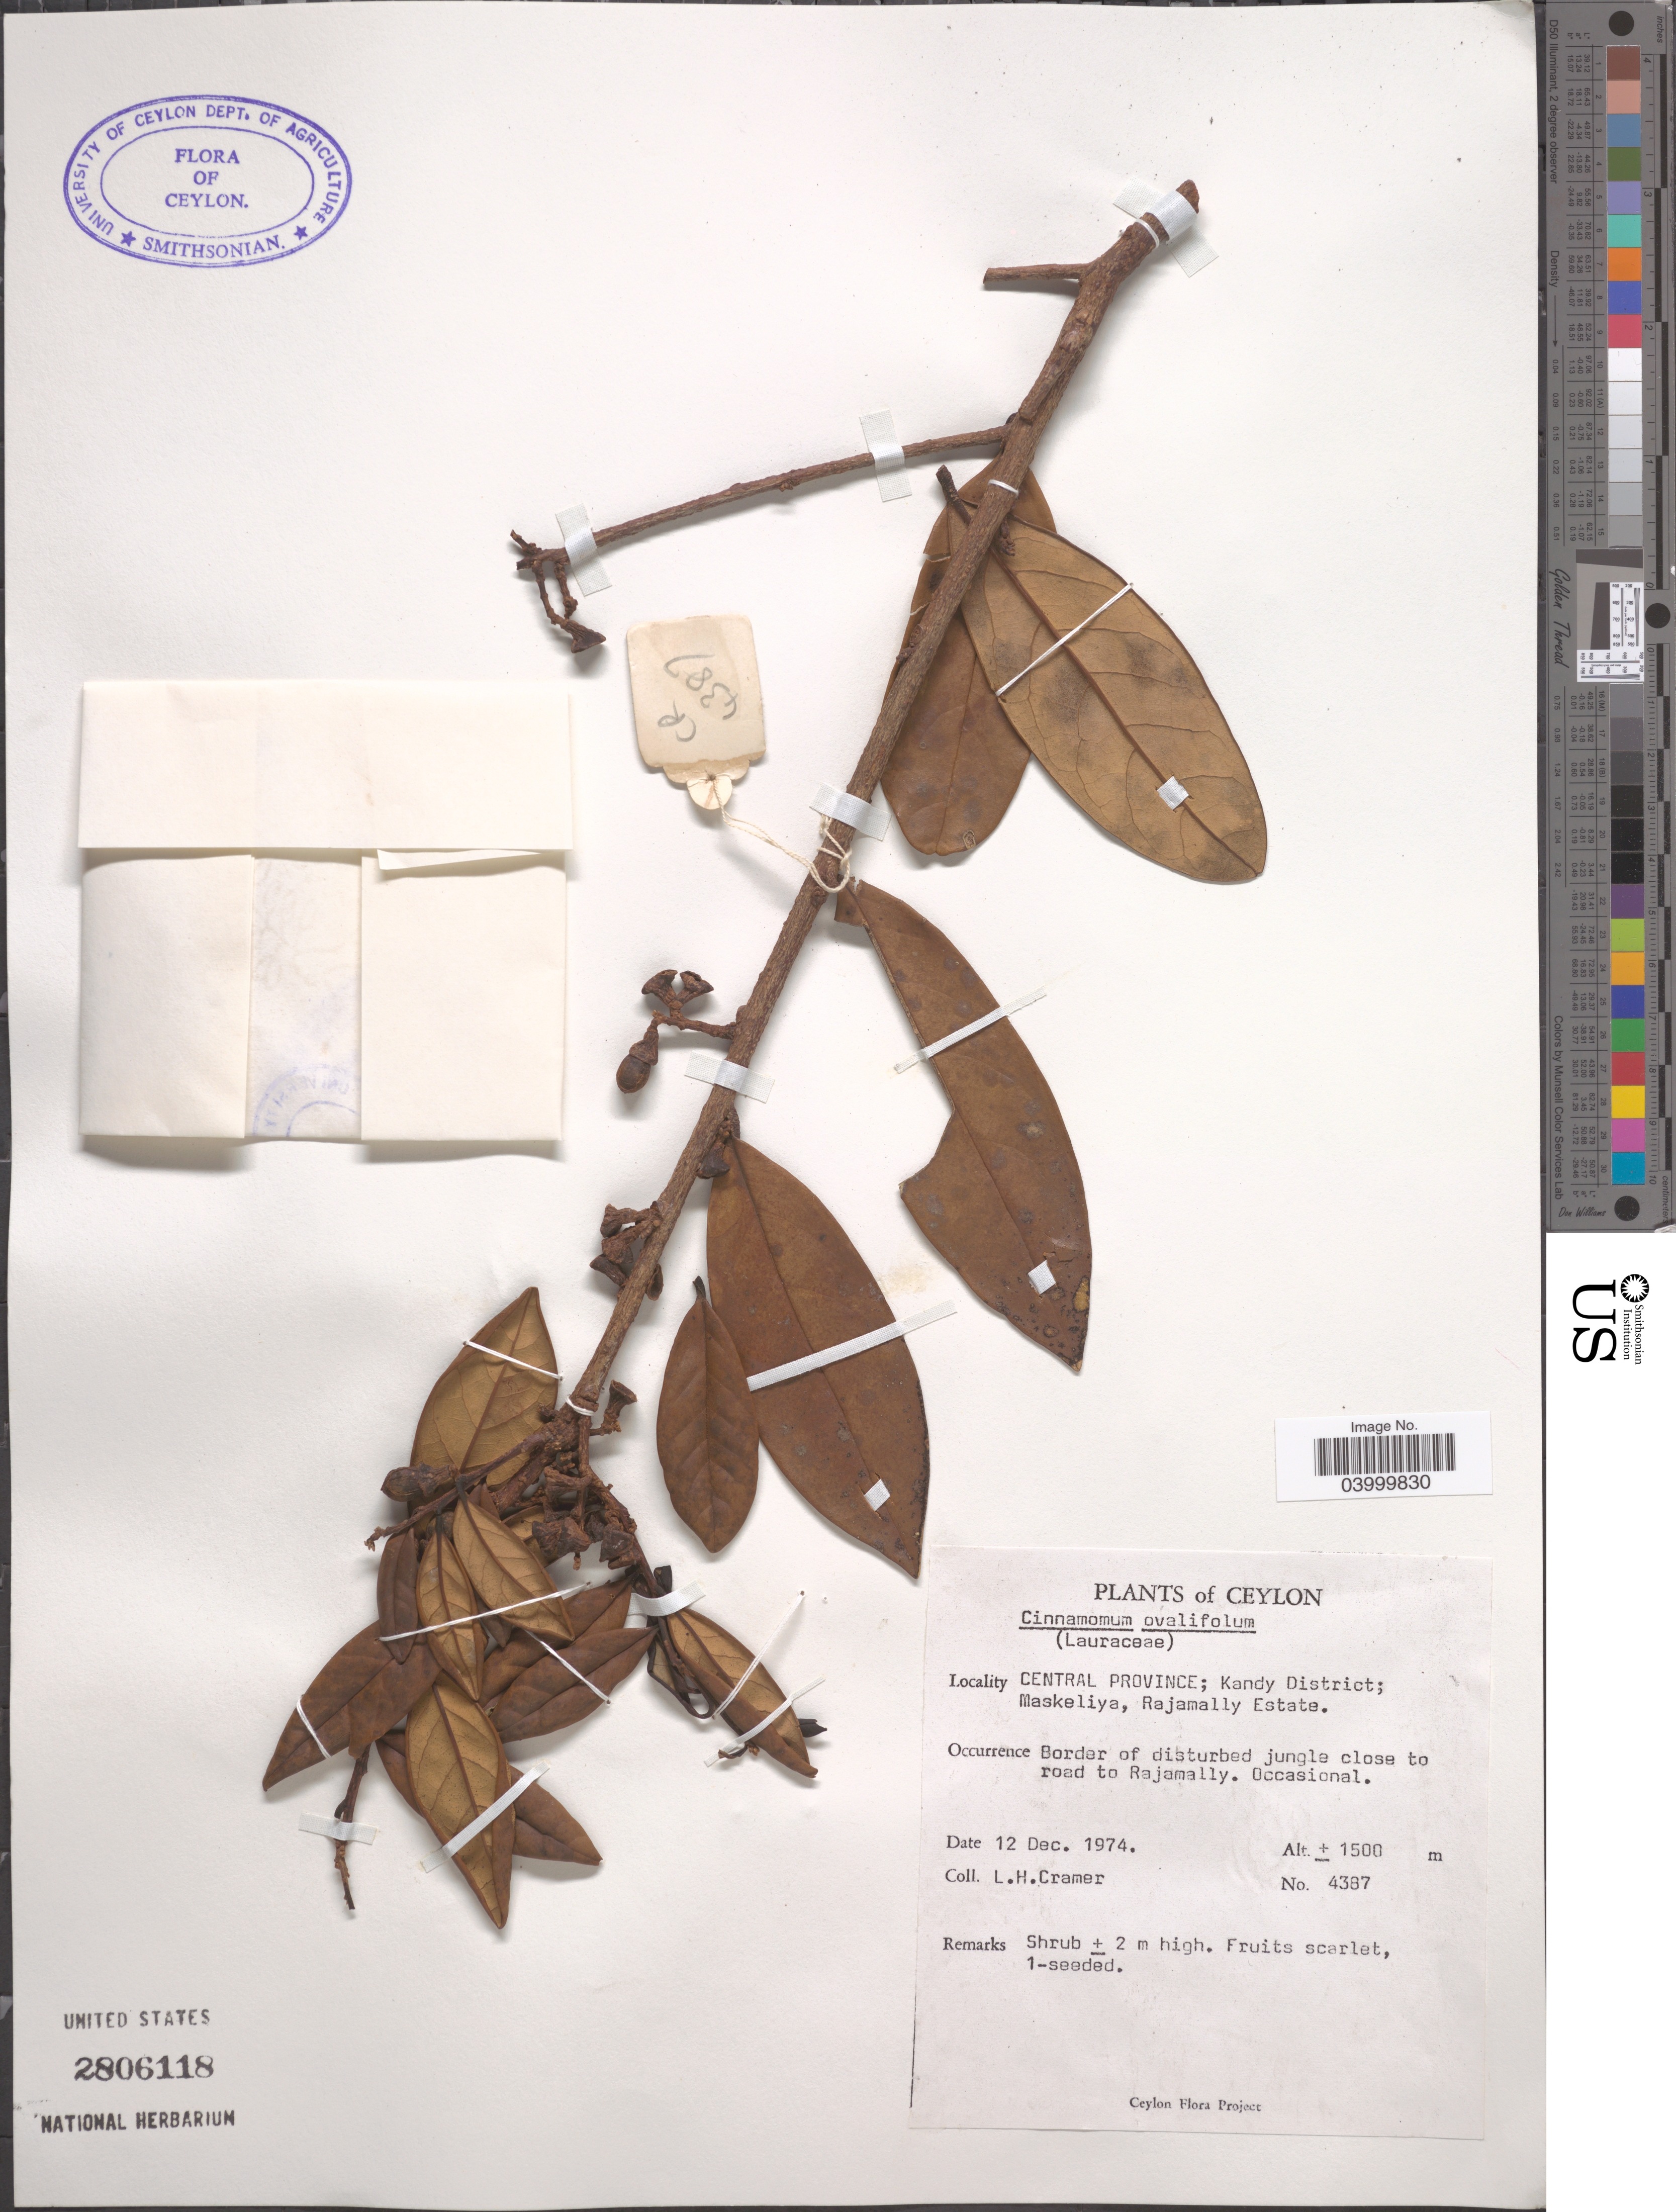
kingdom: Plantae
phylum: Tracheophyta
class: Magnoliopsida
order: Laurales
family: Lauraceae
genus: Cinnamomum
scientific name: Cinnamomum ovalifolium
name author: Wight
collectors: L. H. Cramer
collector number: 4387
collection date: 1974-12-12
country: Sri Lanka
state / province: Central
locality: Ceylon. Kandy District; Maskeliya, Rajamally Estate. Jungle close to road to Rajamally.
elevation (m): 1500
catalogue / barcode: US 2806118